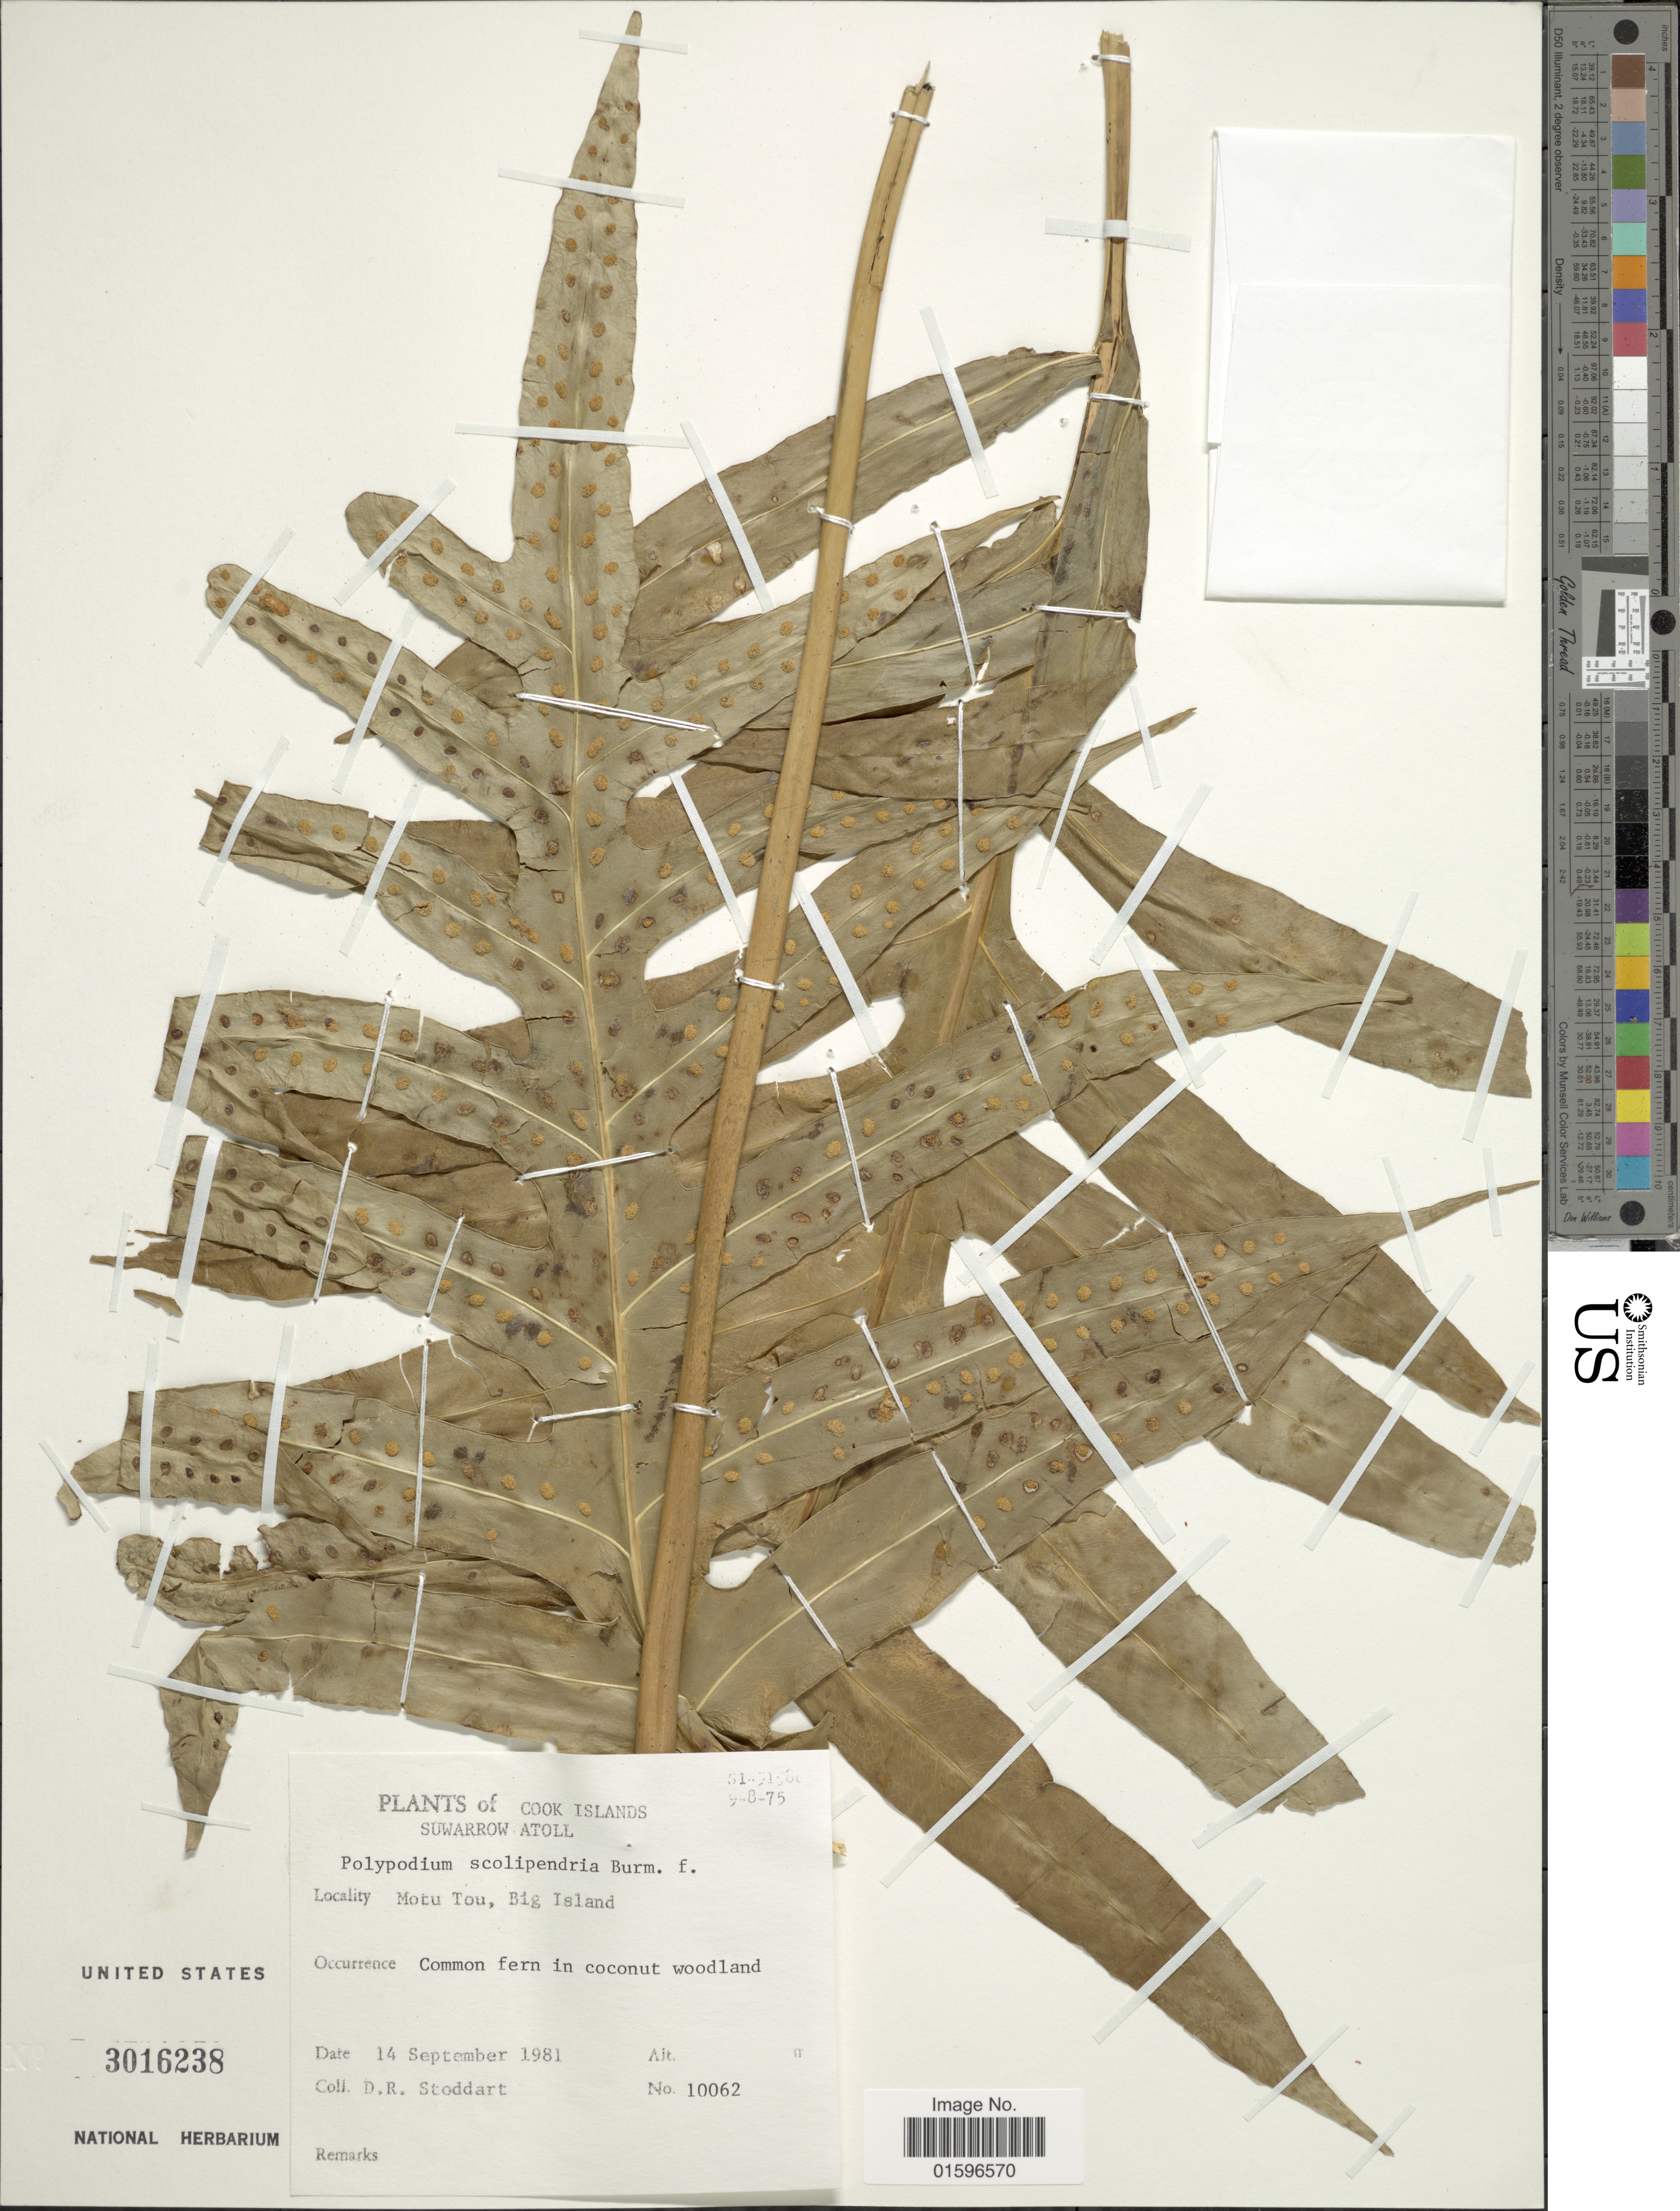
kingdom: Plantae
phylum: Tracheophyta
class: Polypodiopsida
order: Polypodiales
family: Polypodiaceae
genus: Polypodium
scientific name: Polypodium scolopendria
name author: Burm. f.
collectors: D. R. Stoddart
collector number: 10062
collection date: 1981-09-14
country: Cook Islands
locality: Cook Islands, Suwarrow Atoll, Motu Tou, Big Island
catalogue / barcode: US 3016238